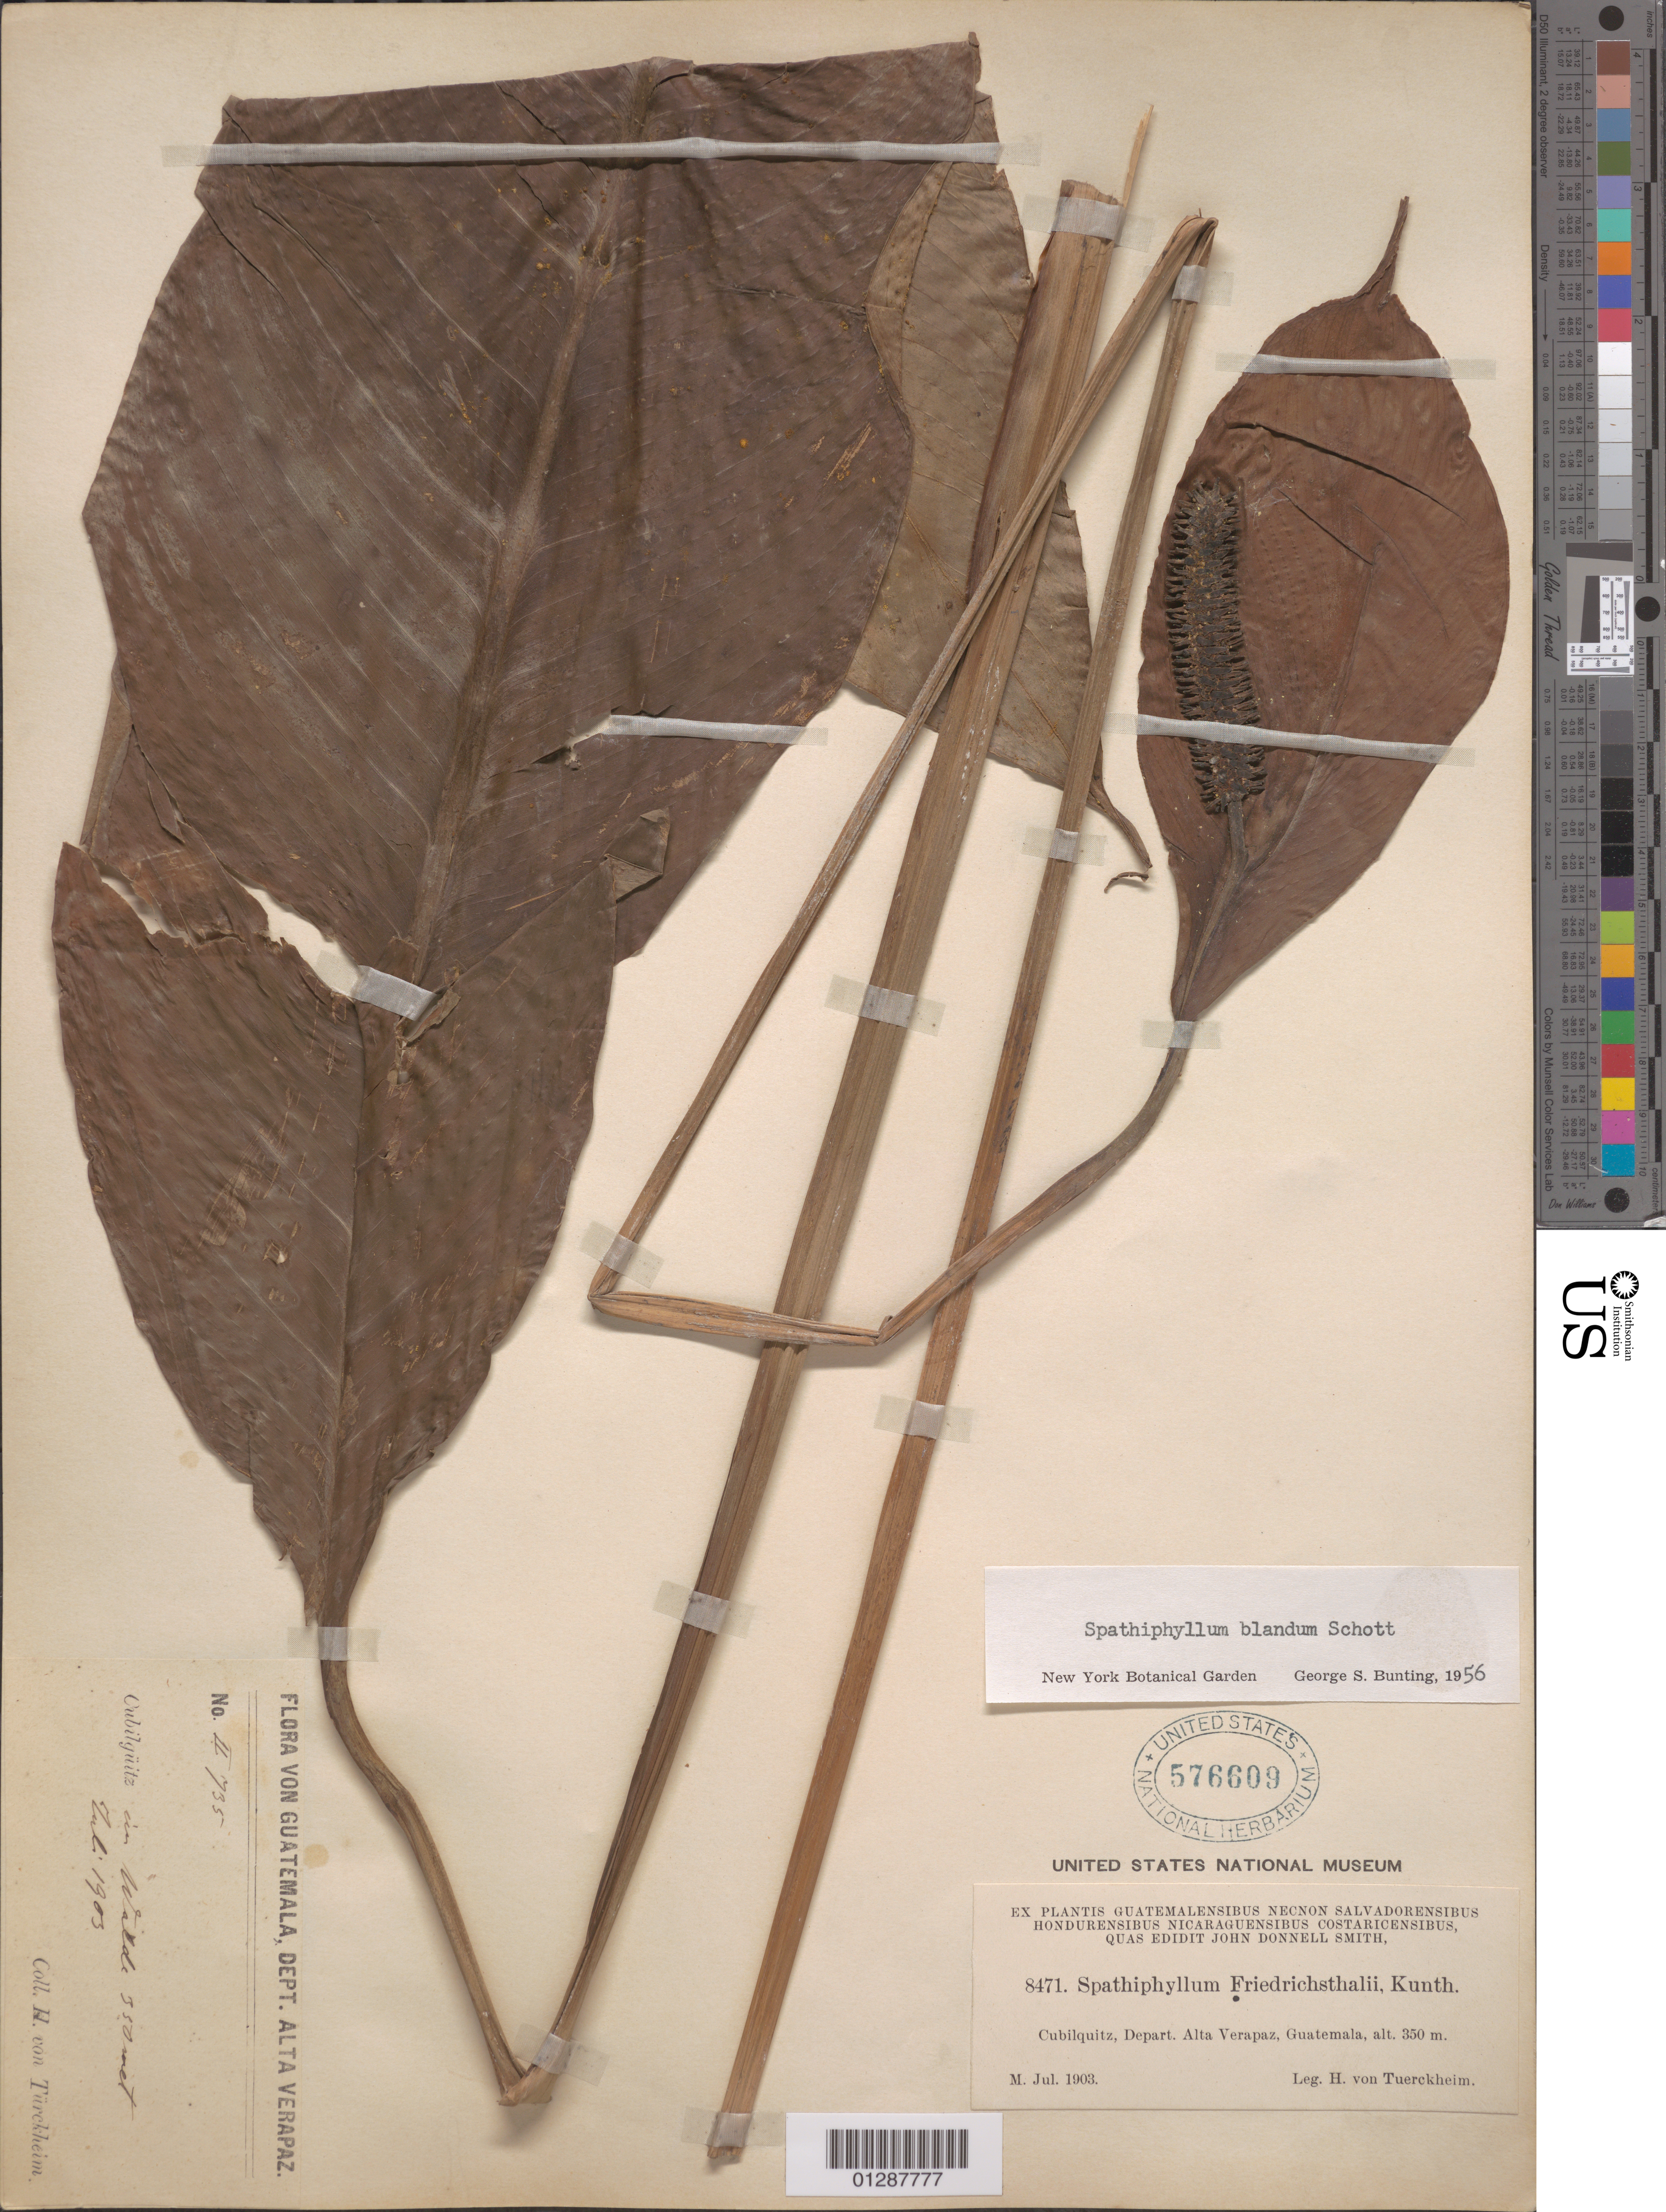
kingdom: Plantae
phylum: Tracheophyta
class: Liliopsida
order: Alismatales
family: Araceae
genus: Spathiphyllum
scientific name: Spathiphyllum blandum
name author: Schott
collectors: H. von Türckheim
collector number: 8471/II735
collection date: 1903-07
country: Guatemala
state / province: Alta Verapaz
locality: Cubilquitz, Depart. Alta Verapaz.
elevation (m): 350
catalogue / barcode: US 576609